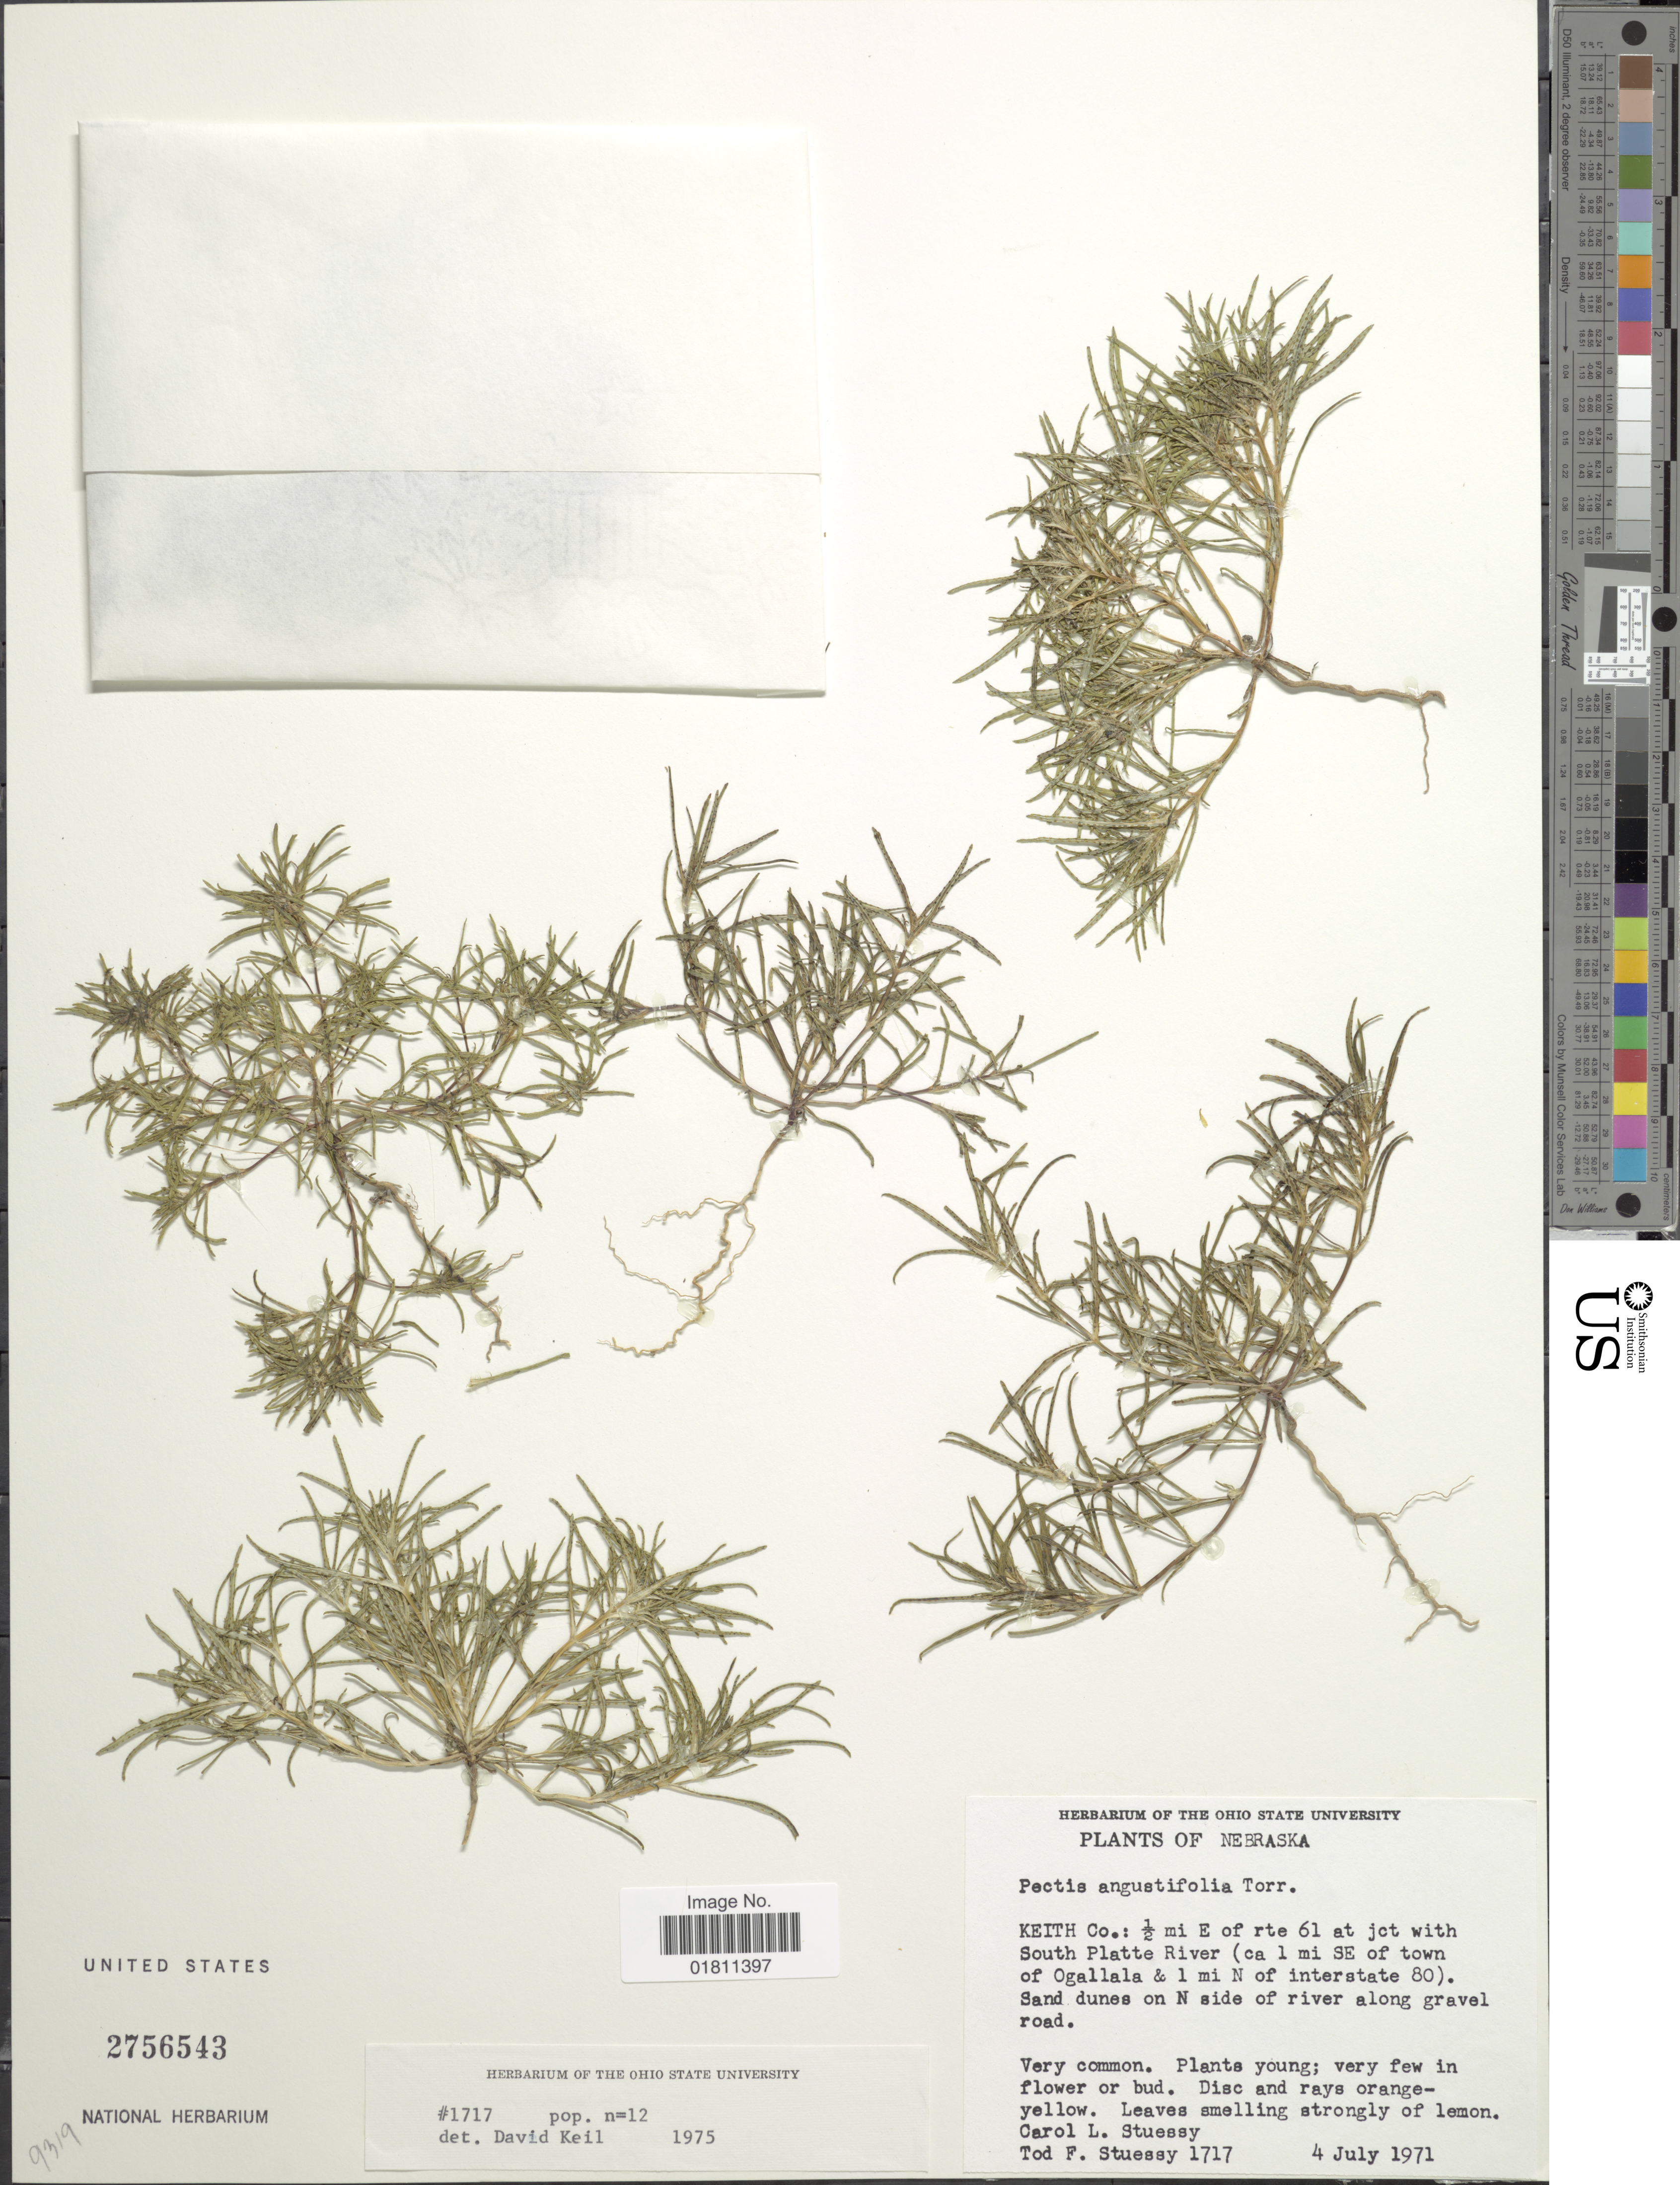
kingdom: Plantae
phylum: Tracheophyta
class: Magnoliopsida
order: Asterales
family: Asteraceae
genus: Pectis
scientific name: Pectis angustifolia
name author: Torr.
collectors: C. Stuessy & T. Stuessy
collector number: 1717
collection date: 1971-07-04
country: United States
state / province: Nebraska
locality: Keth Co.: ½ mi E of rte 61 at jct with South Platte River (ca 1 mi SE of town of Ogallala & 1 mi N of interstate 80). Sand dunes on N side of river along gravel road.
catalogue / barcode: US 2756543